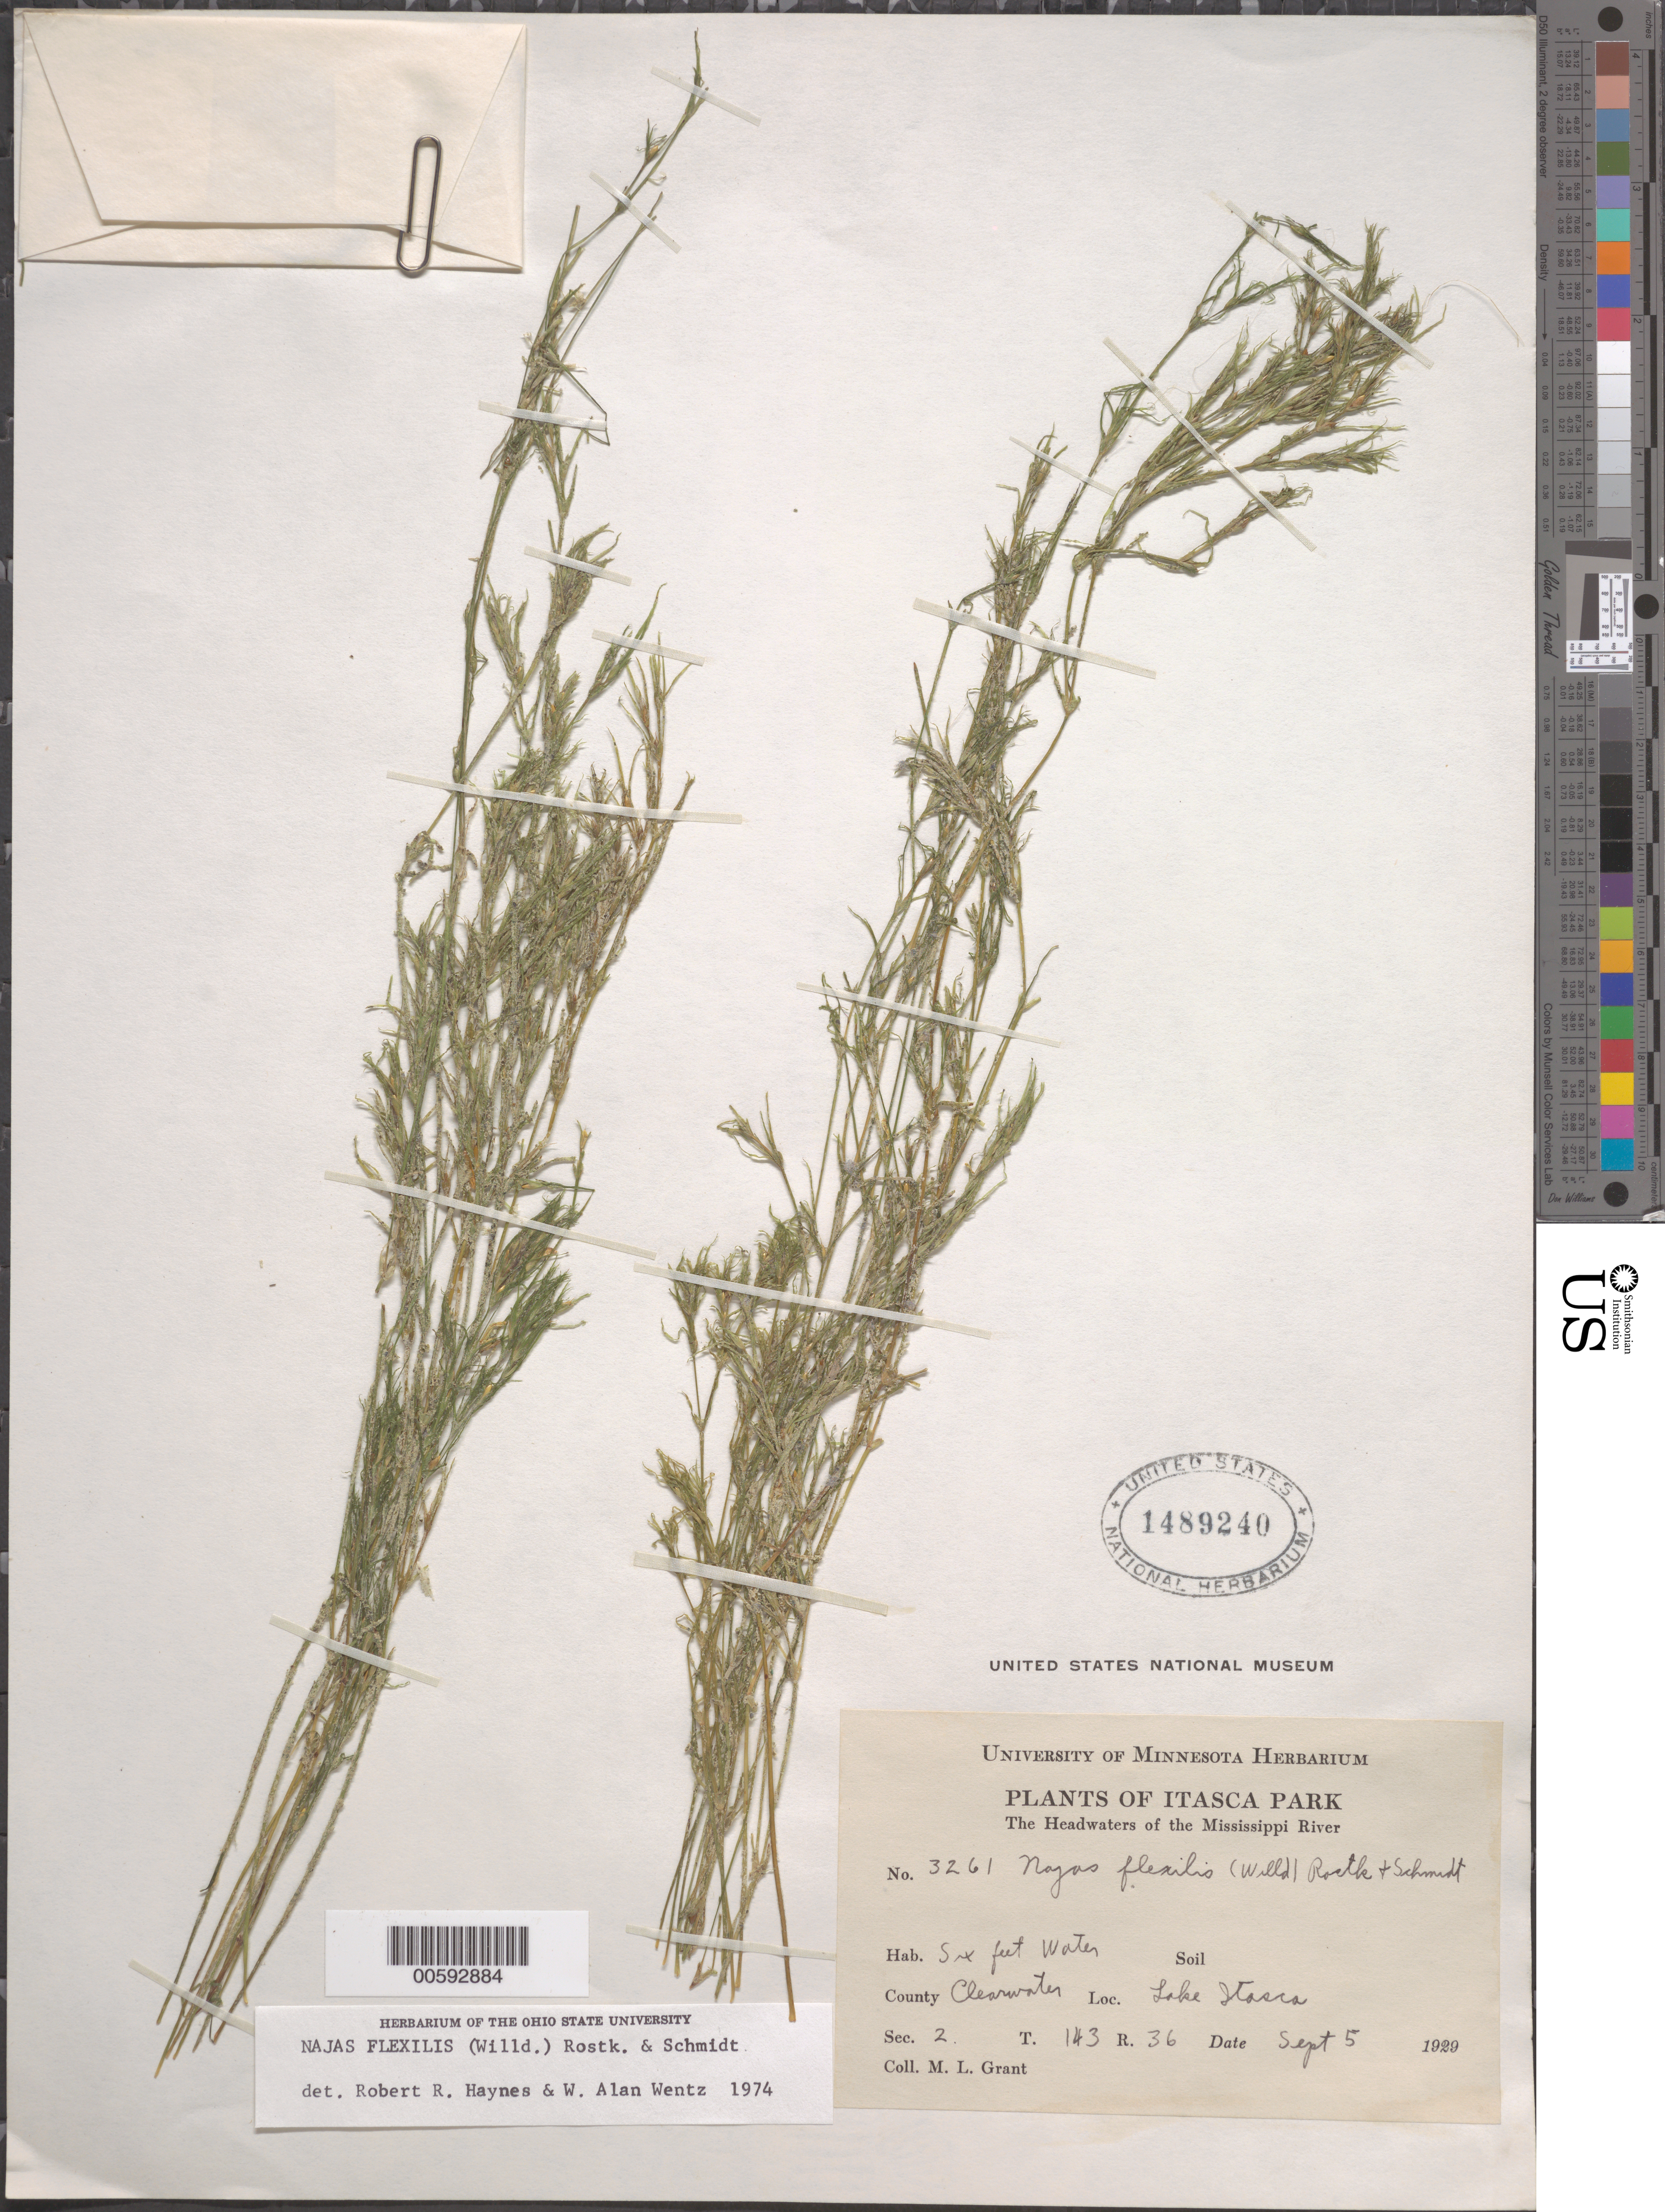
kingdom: Plantae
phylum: Tracheophyta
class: Liliopsida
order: Alismatales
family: Hydrocharitaceae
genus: Najas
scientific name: Najas flexilis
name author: (Willd.) Rostk. & Schmidt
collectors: M. L. Grant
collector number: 3261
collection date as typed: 05 Sep 1929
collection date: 1929-09-05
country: United States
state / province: Minnesota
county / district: Clearwater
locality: Lake Itasca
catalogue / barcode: US 1489240